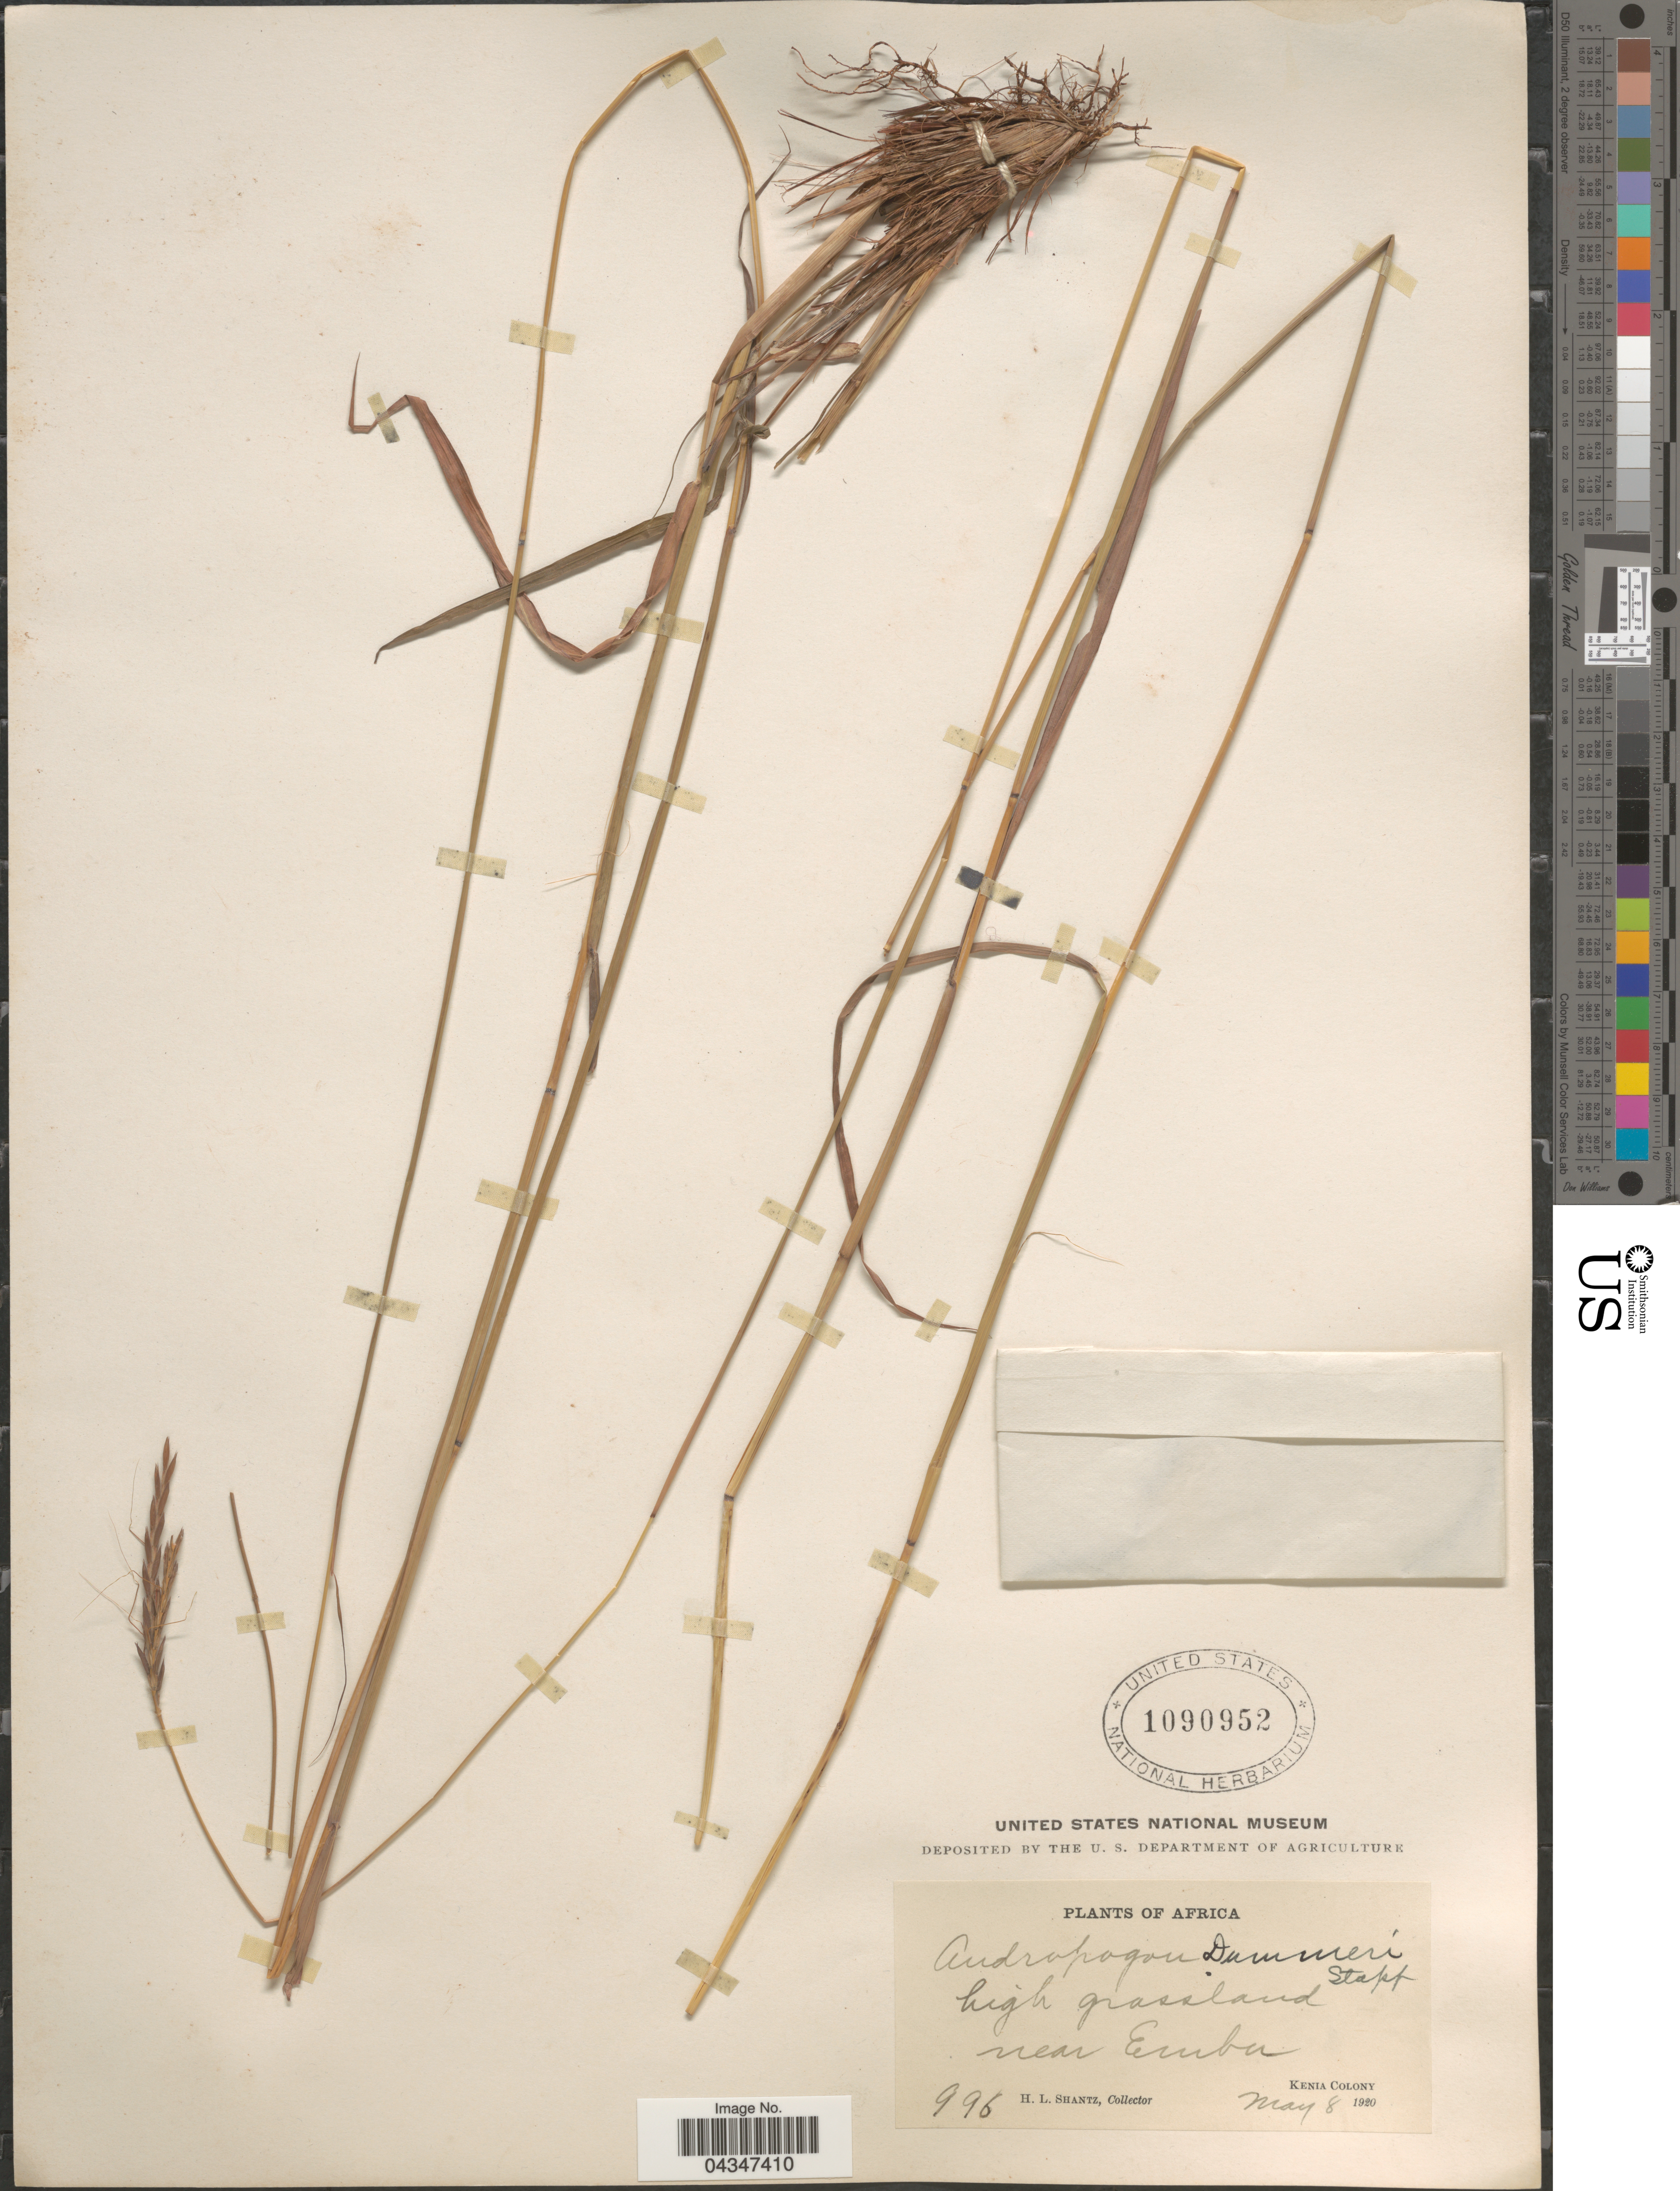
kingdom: Plantae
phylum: Tracheophyta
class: Liliopsida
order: Poales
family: Poaceae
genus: Andropogon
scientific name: Andropogon schirensis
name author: Hochst. ex A. Rich.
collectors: H. Shantz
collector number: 996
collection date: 1920-05-08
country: Kenya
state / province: Embu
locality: Near Embu. Kenia Colony.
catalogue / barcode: US 1090952